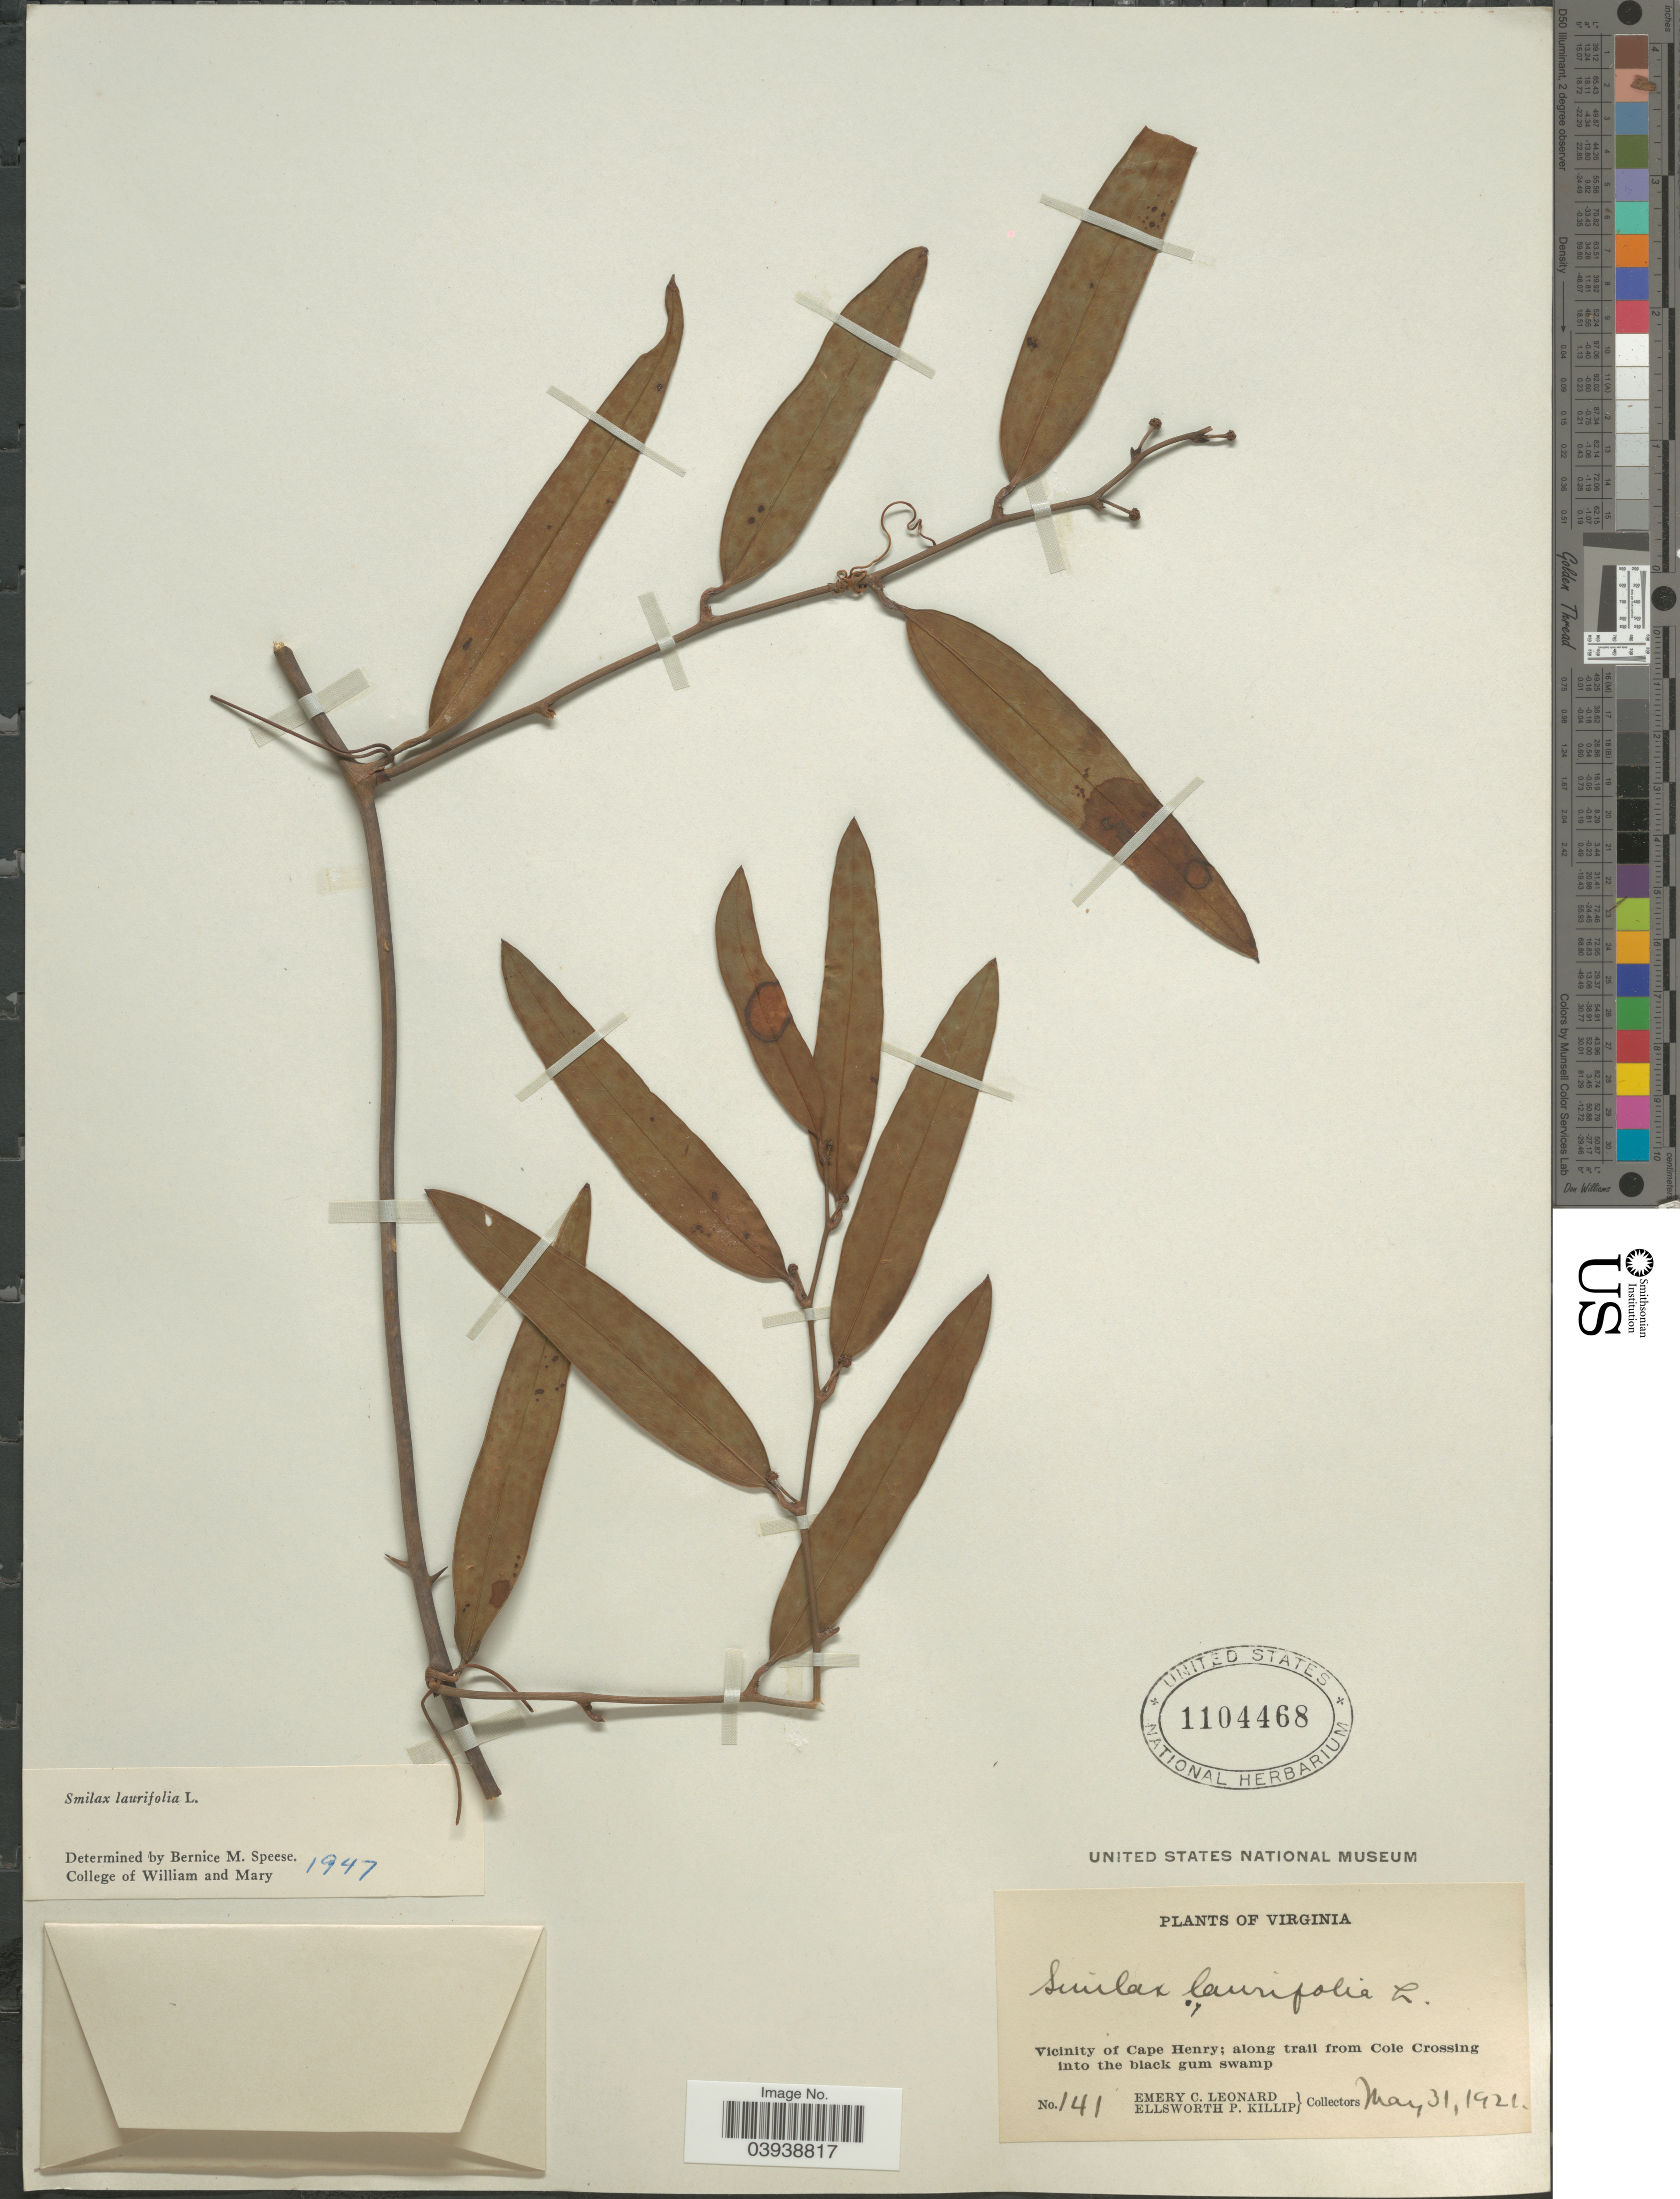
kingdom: Plantae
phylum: Tracheophyta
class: Liliopsida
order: Liliales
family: Smilacaceae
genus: Smilax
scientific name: Smilax laurifolia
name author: L.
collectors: E. C. Leonard & E. P. Killip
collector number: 141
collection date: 1921-05-31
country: United States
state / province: Virginia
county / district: City of Virginia Beach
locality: Vicinity of Cape Henry; along trail from Cole Crossing into the black gum swamp.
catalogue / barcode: US 1104468